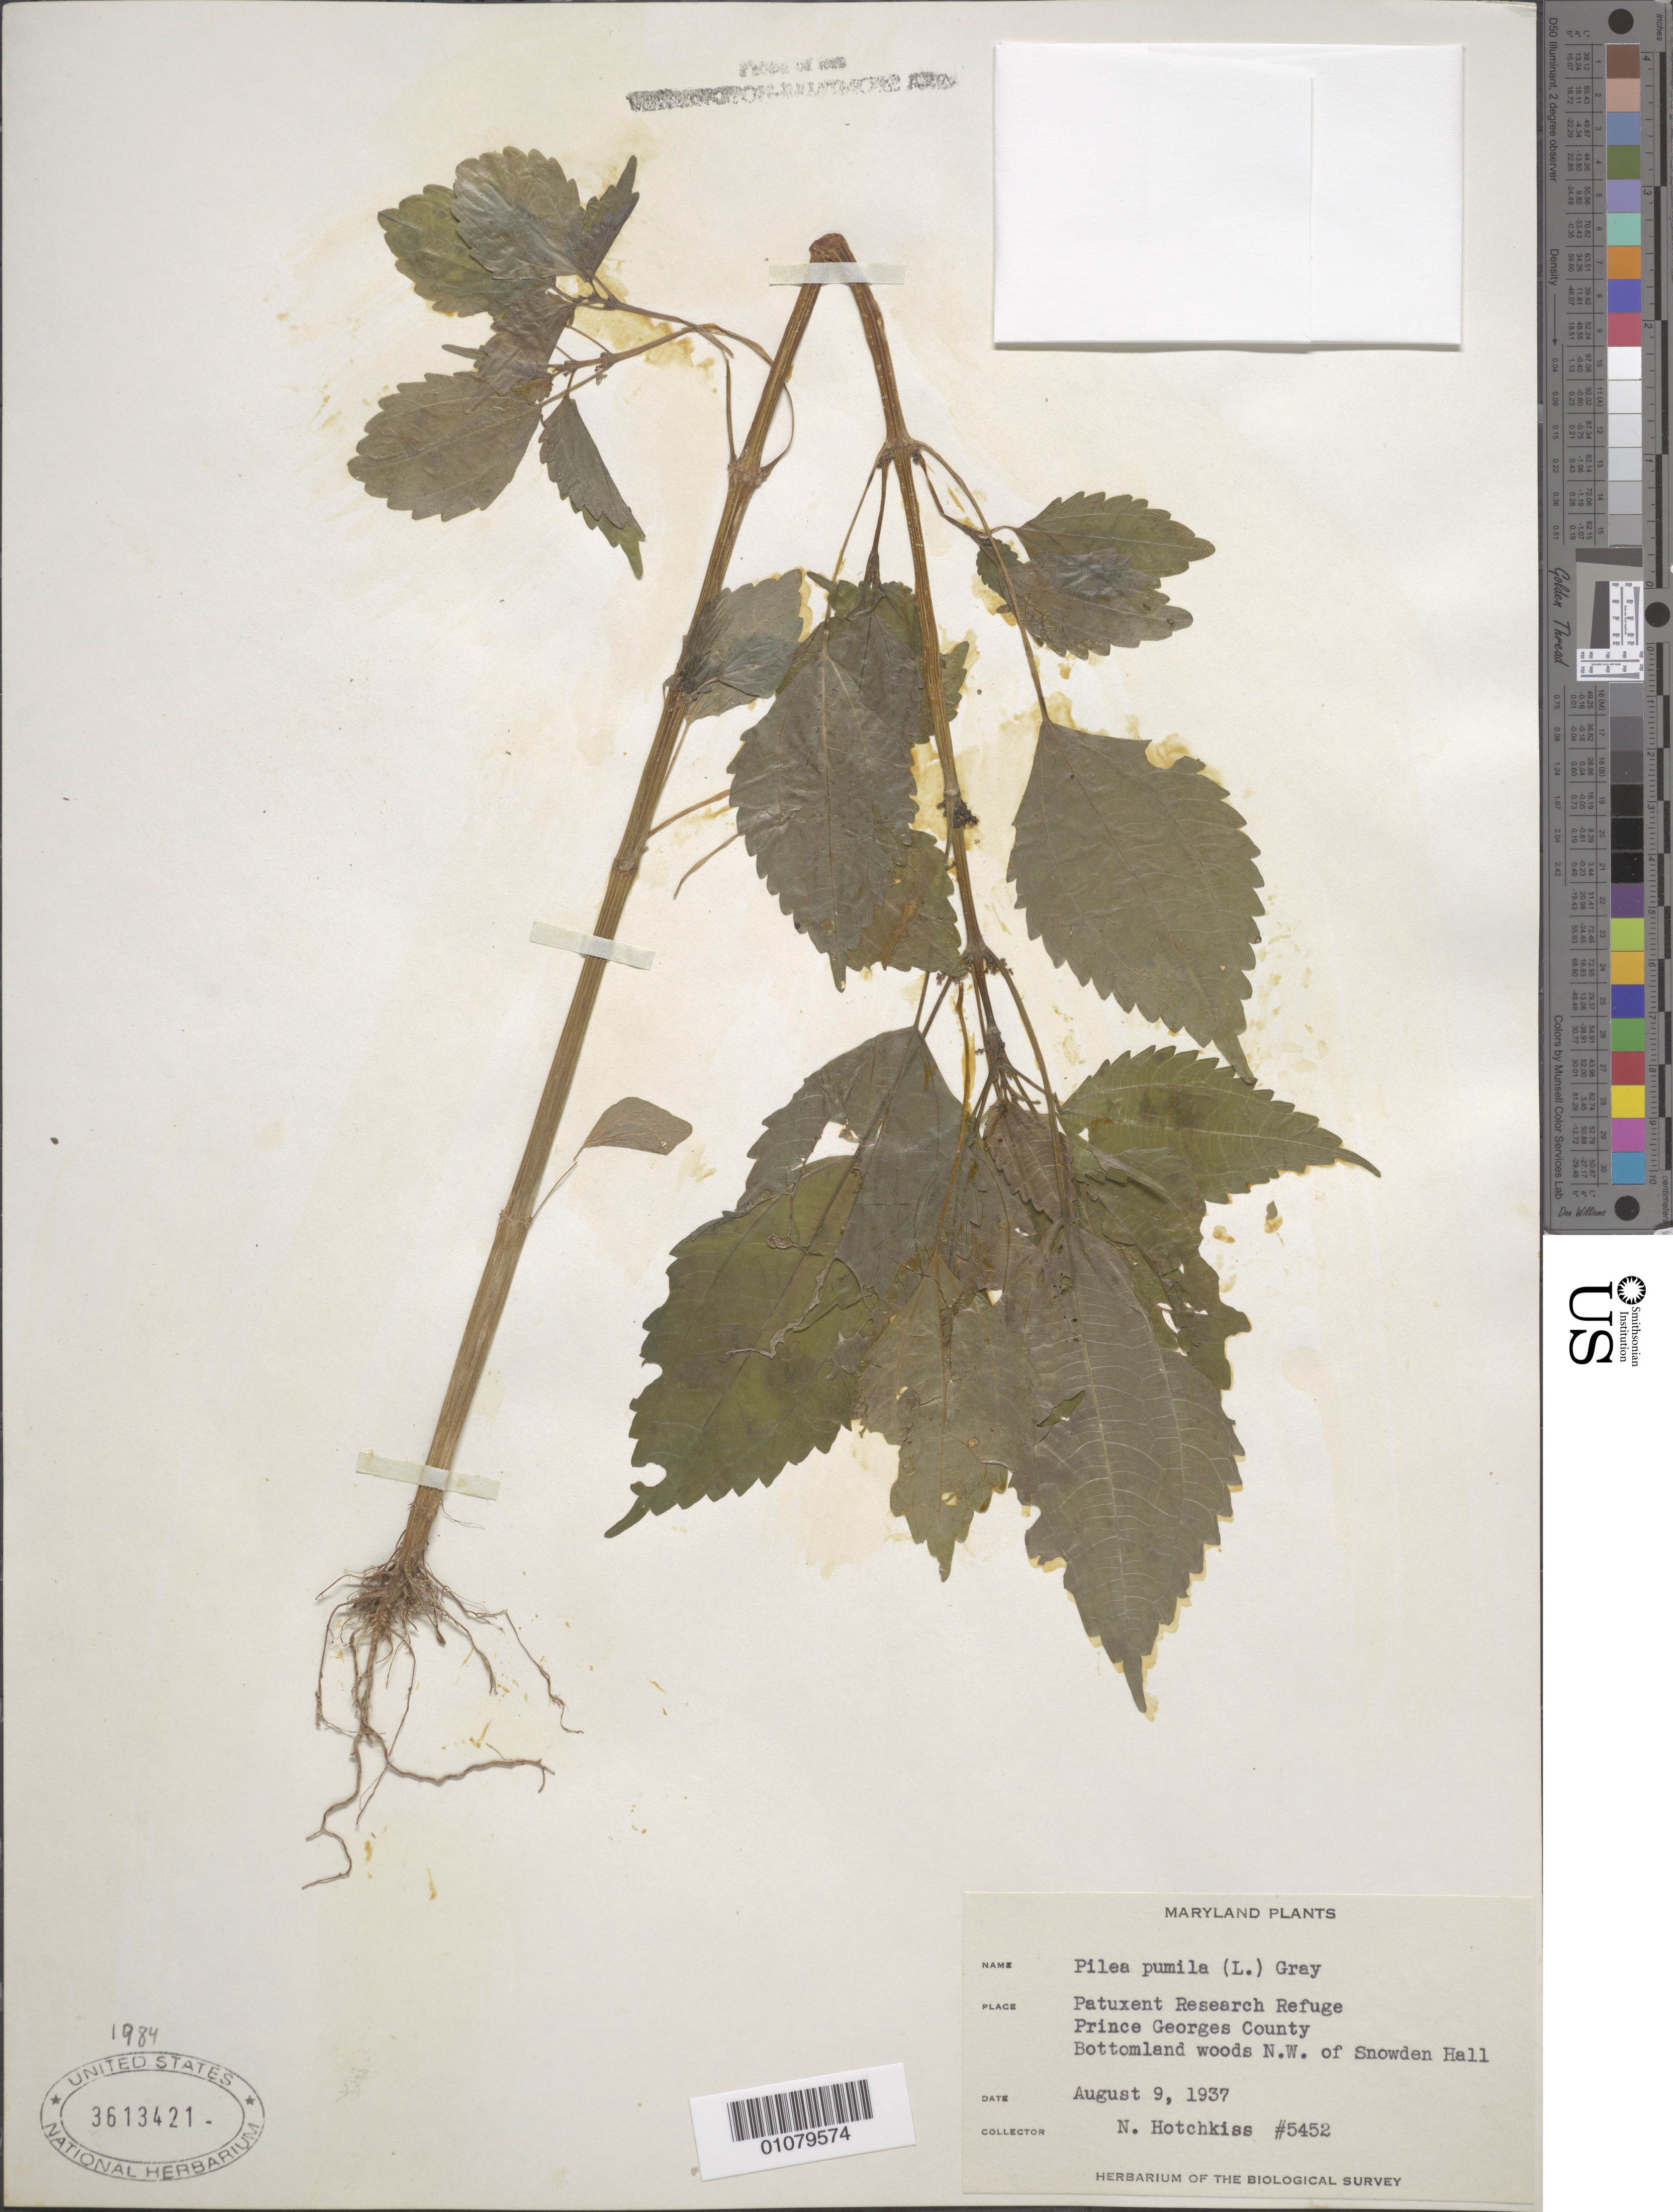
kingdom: Plantae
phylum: Tracheophyta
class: Magnoliopsida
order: Rosales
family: Urticaceae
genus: Pilea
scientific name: Pilea pumila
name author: (L.) A. Gray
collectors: N. Hotchkiss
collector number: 5452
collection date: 1937-08-09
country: United States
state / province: Maryland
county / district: Prince George's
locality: Patuxent Wildlife Refuge. N.W. of Snowden Hall.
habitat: Bottomland woods.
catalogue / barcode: US 3613421